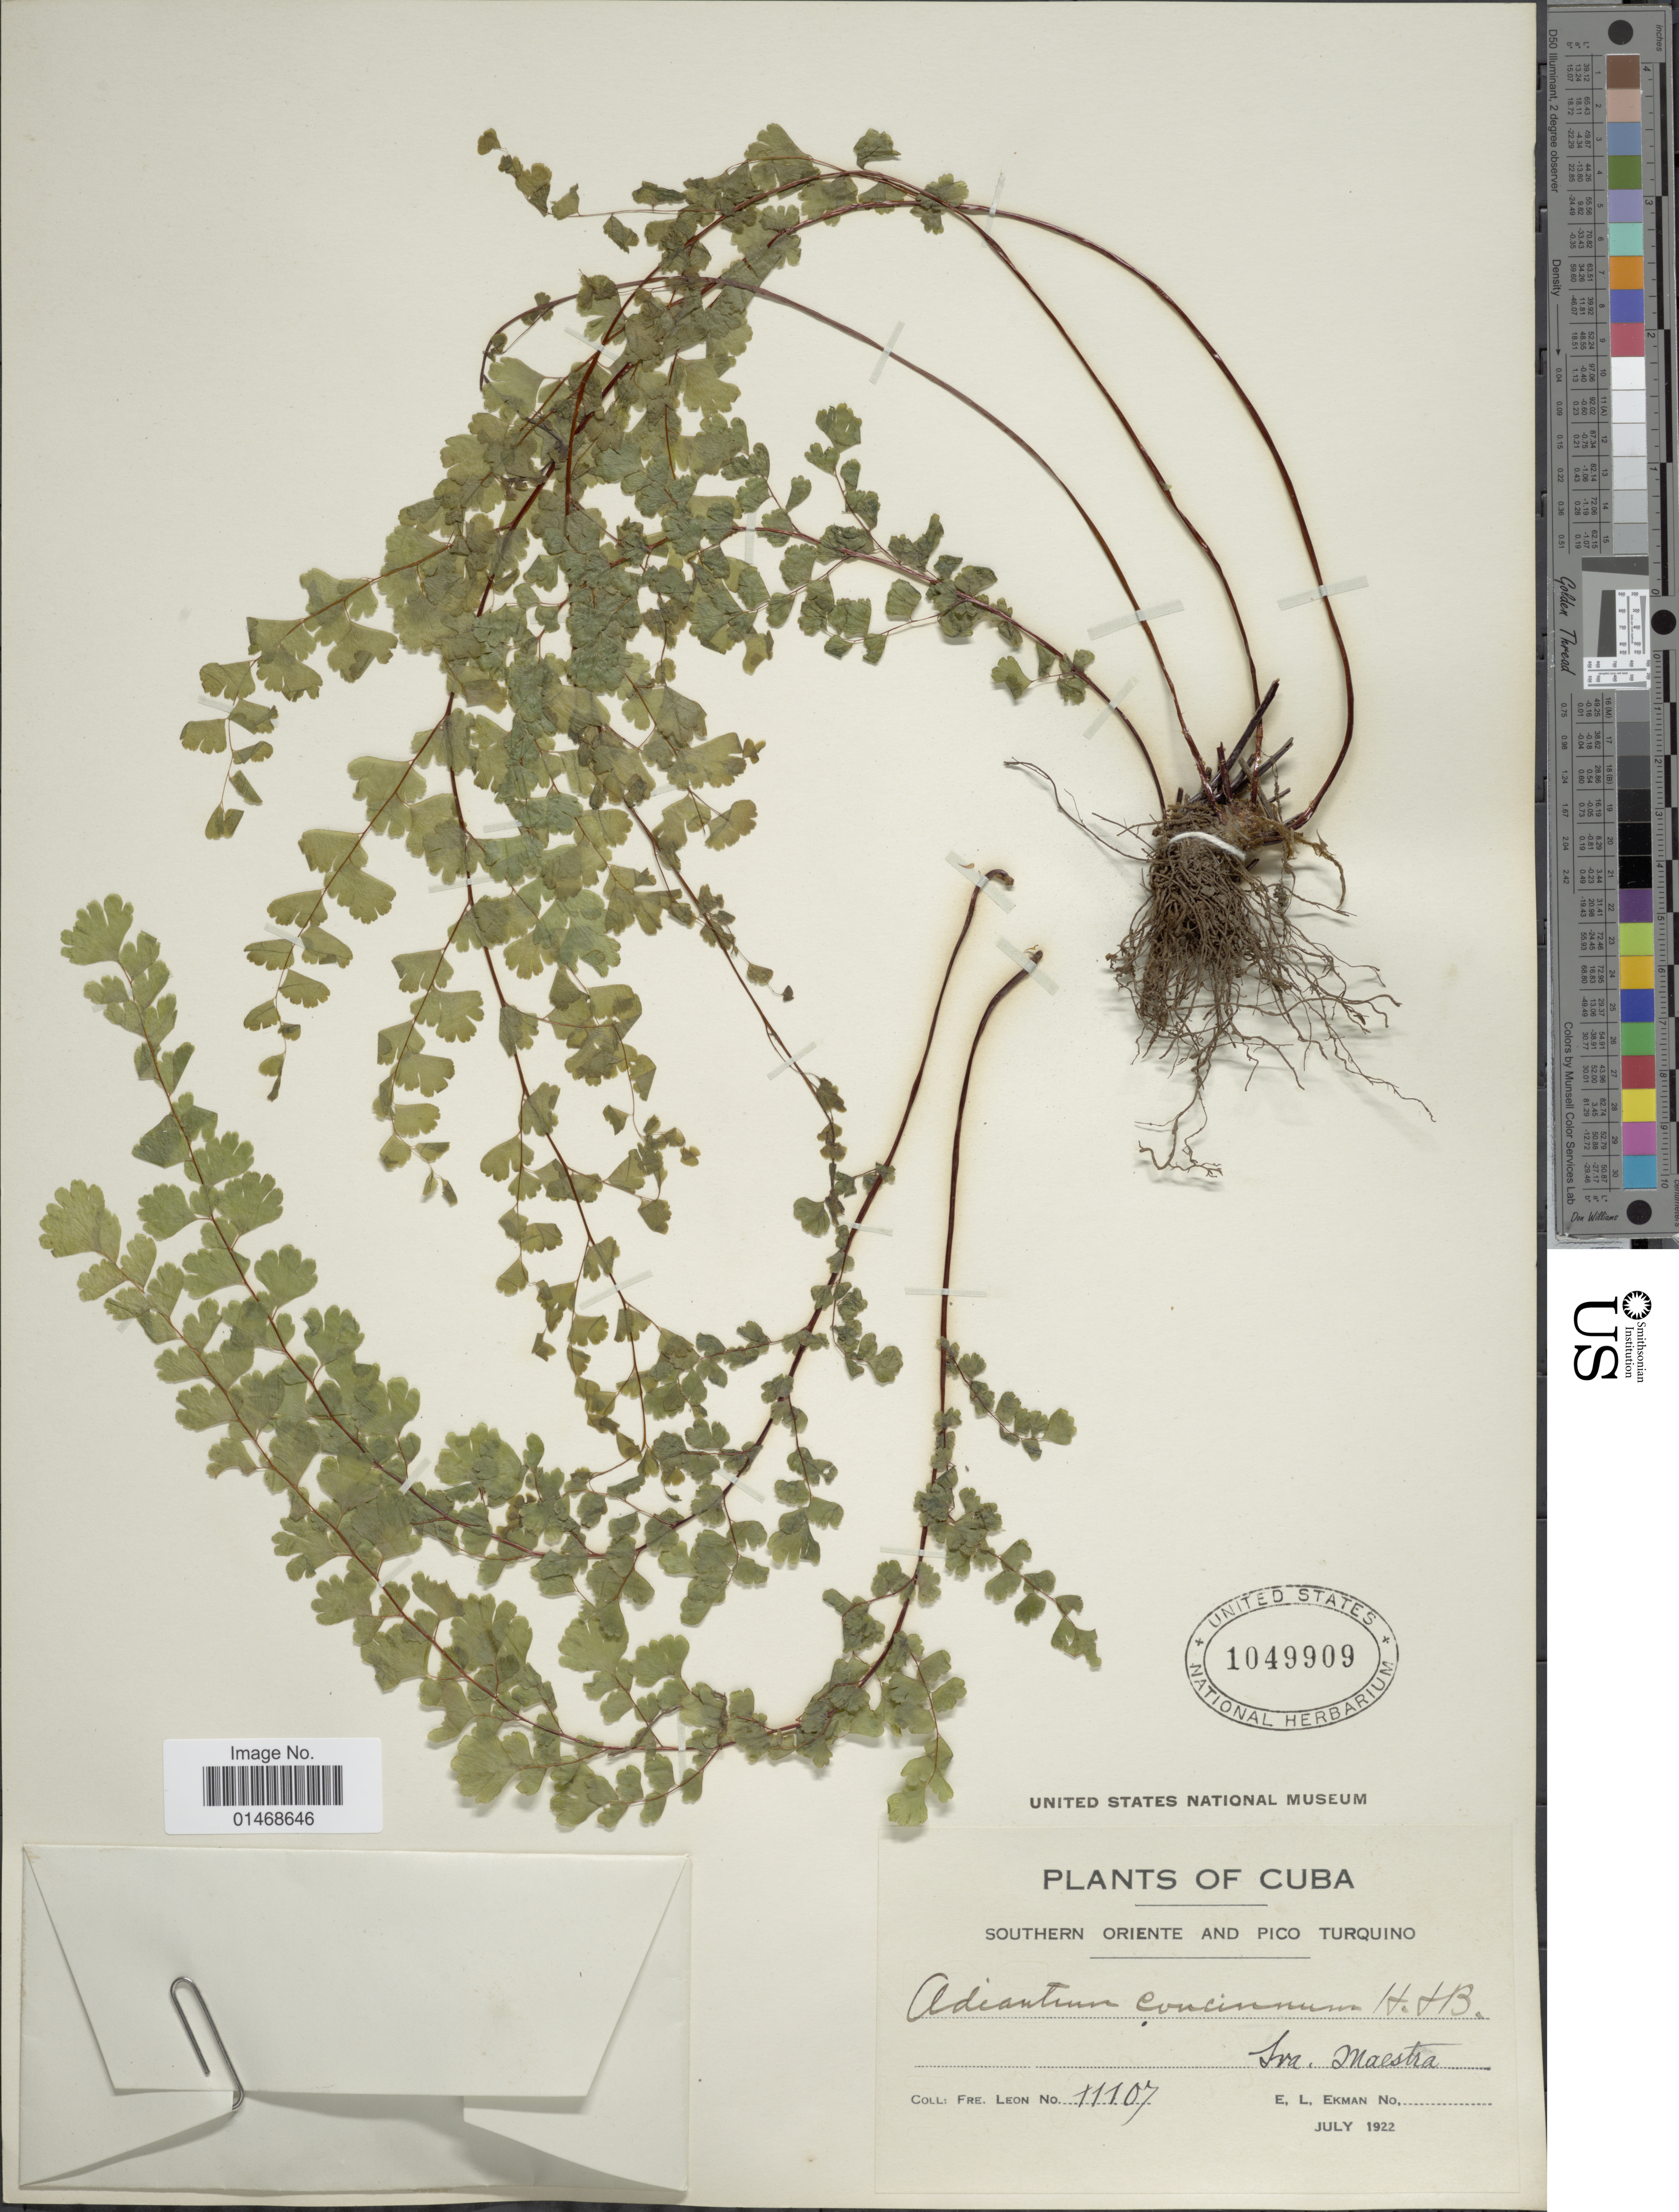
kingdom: Plantae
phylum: Tracheophyta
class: Polypodiopsida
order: Polypodiales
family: Pteridaceae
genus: Adiantum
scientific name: Adiantum concinnum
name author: Humb. & Bonpl. ex Willd.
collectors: Bro. León & E. L. Ekman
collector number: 11107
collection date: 1922-07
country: Cuba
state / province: Oriente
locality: Southern Oriente and Pico Turquino, Sra Maestra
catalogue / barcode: US 1049909